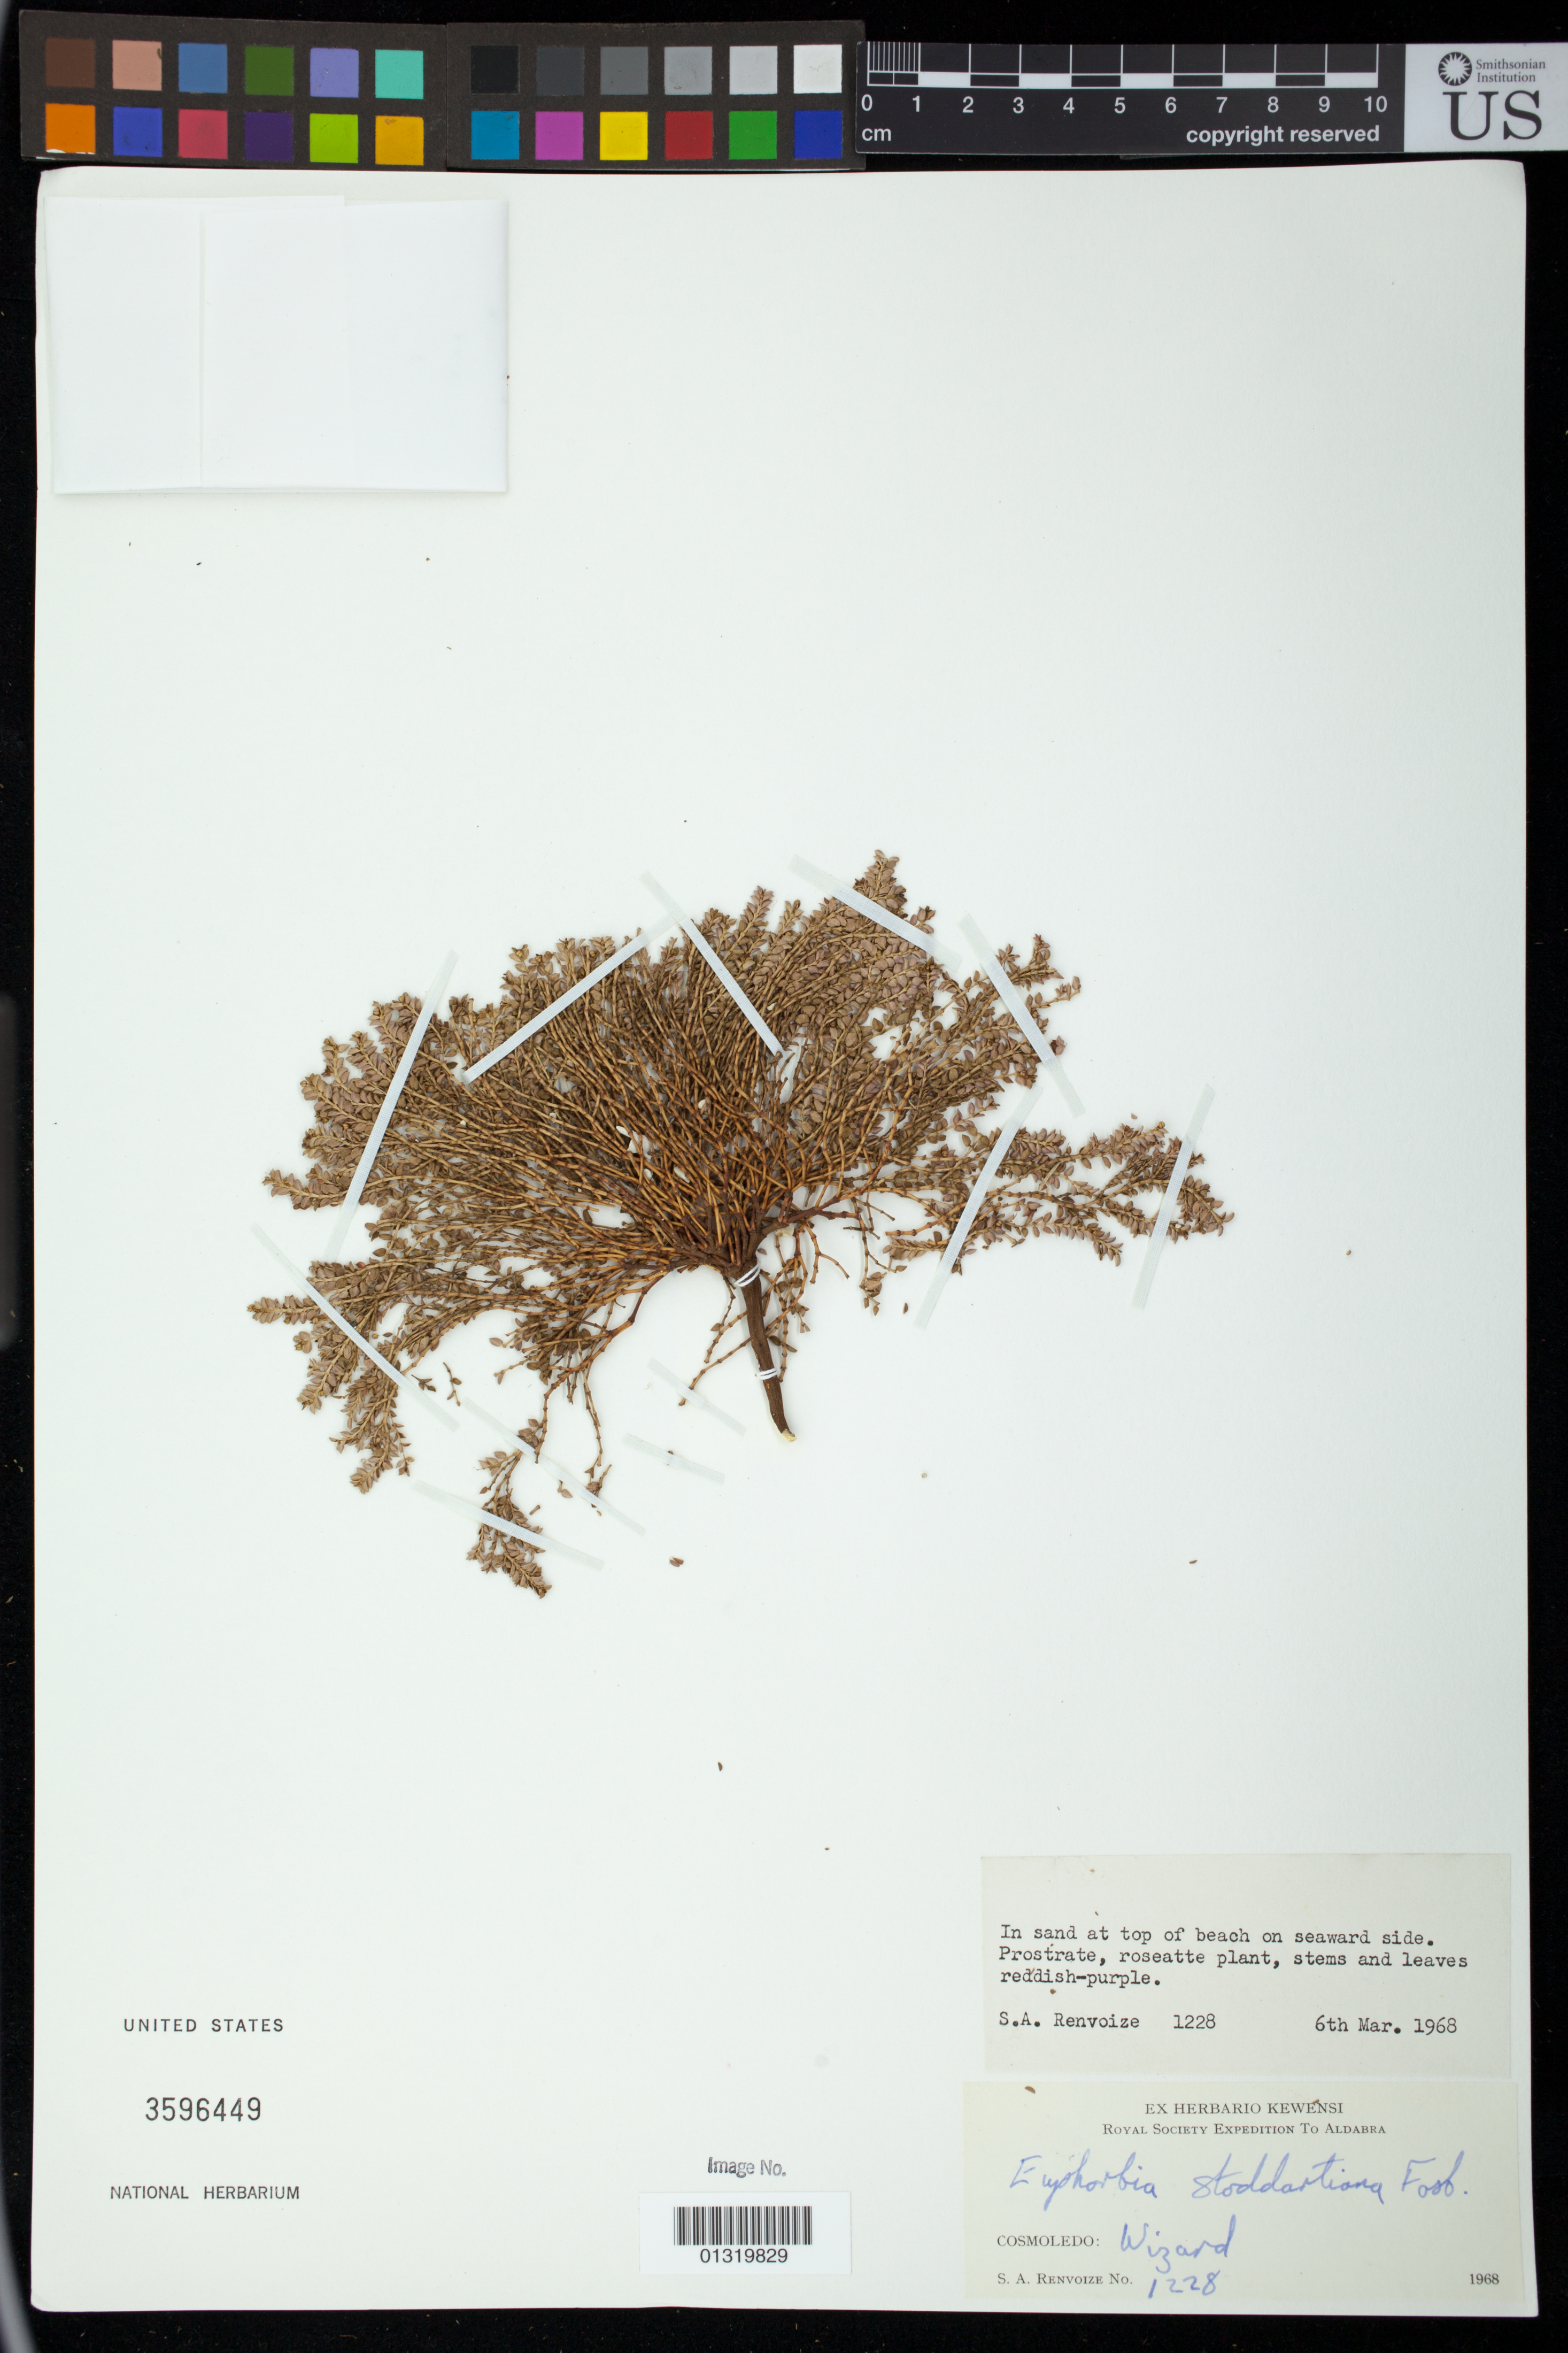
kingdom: Plantae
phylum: Tracheophyta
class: Magnoliopsida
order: Malpighiales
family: Euphorbiaceae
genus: Chamaesyce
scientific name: Chamaesyce stoddartii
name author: (Fosberg) Soják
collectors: S. A. Renvoize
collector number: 1228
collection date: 1968-03-06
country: Seychelles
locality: At top of beach on seaward side; Cosmoledo: Wizard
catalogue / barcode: US 3596449